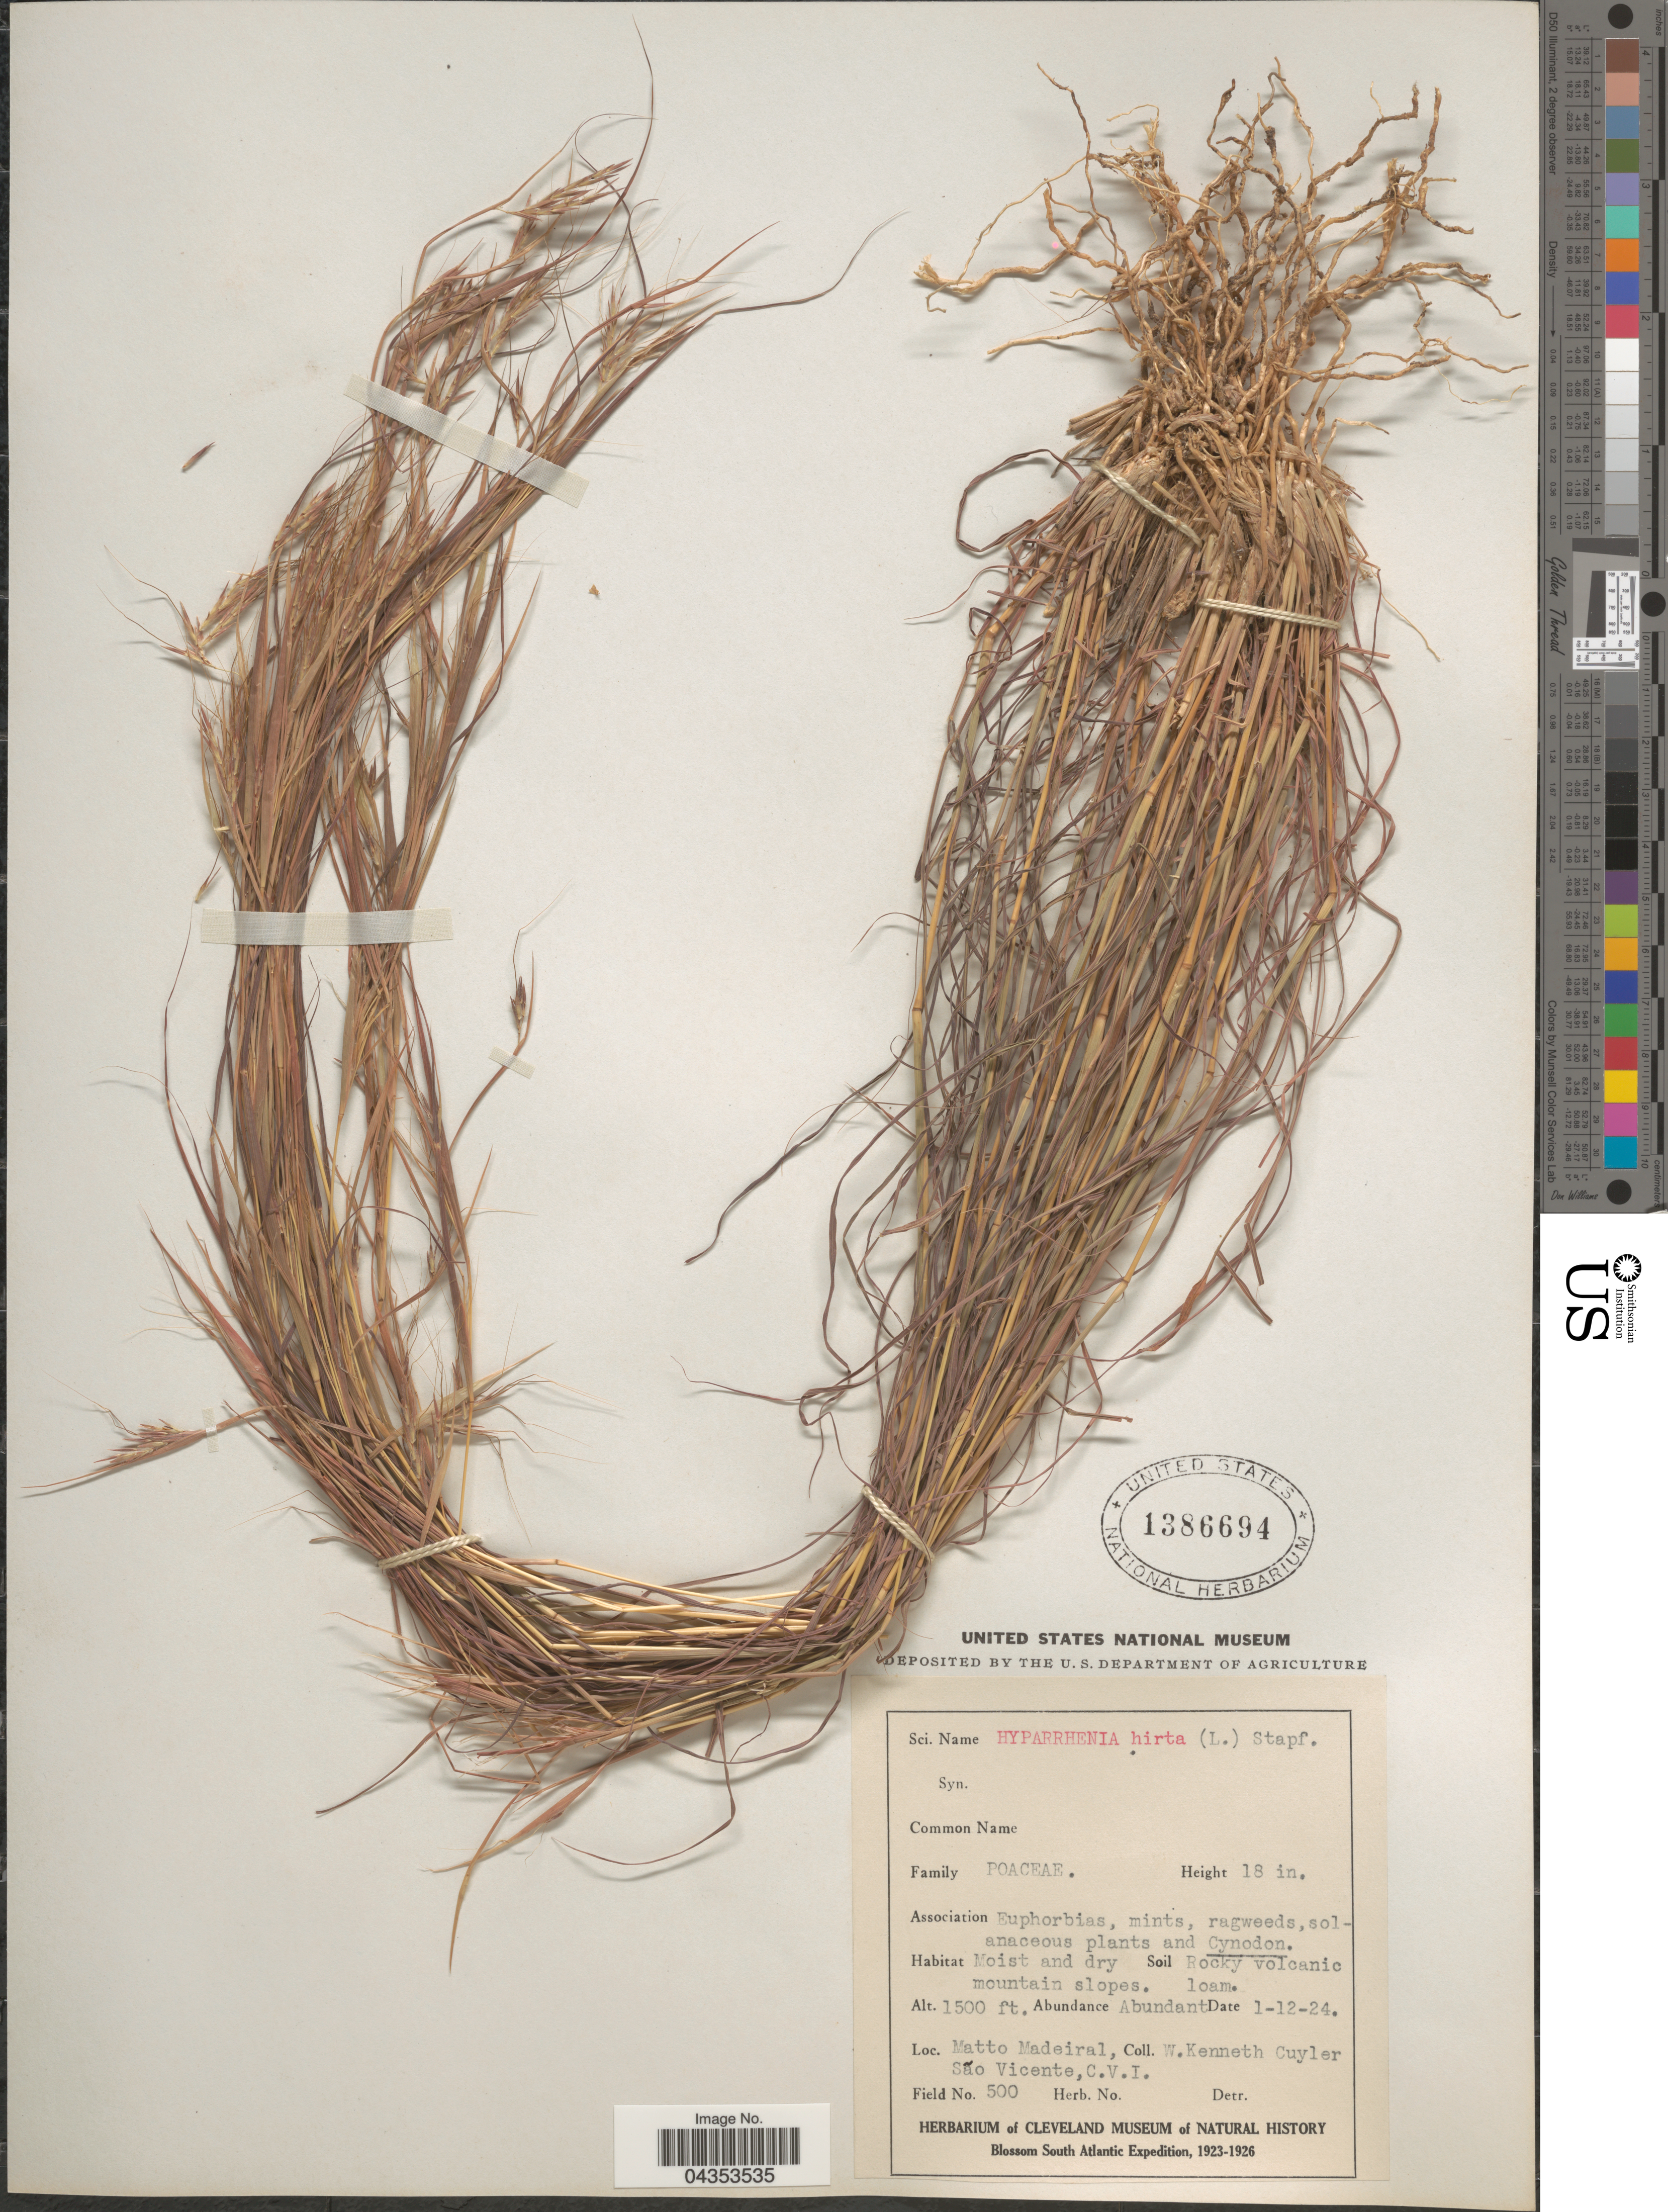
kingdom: Plantae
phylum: Tracheophyta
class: Liliopsida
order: Poales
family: Poaceae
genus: Hyparrhenia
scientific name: Hyparrhenia hirta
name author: (L.) Stapf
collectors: W. Cuyler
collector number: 500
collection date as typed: Transcribed d/m/y: 12/1/24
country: Cape Verde Islands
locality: Matto Madeiral, São Vicente, C.V.I. Blossom South Atlantic Expedition, 1923-1926.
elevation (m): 457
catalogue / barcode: US 1386694